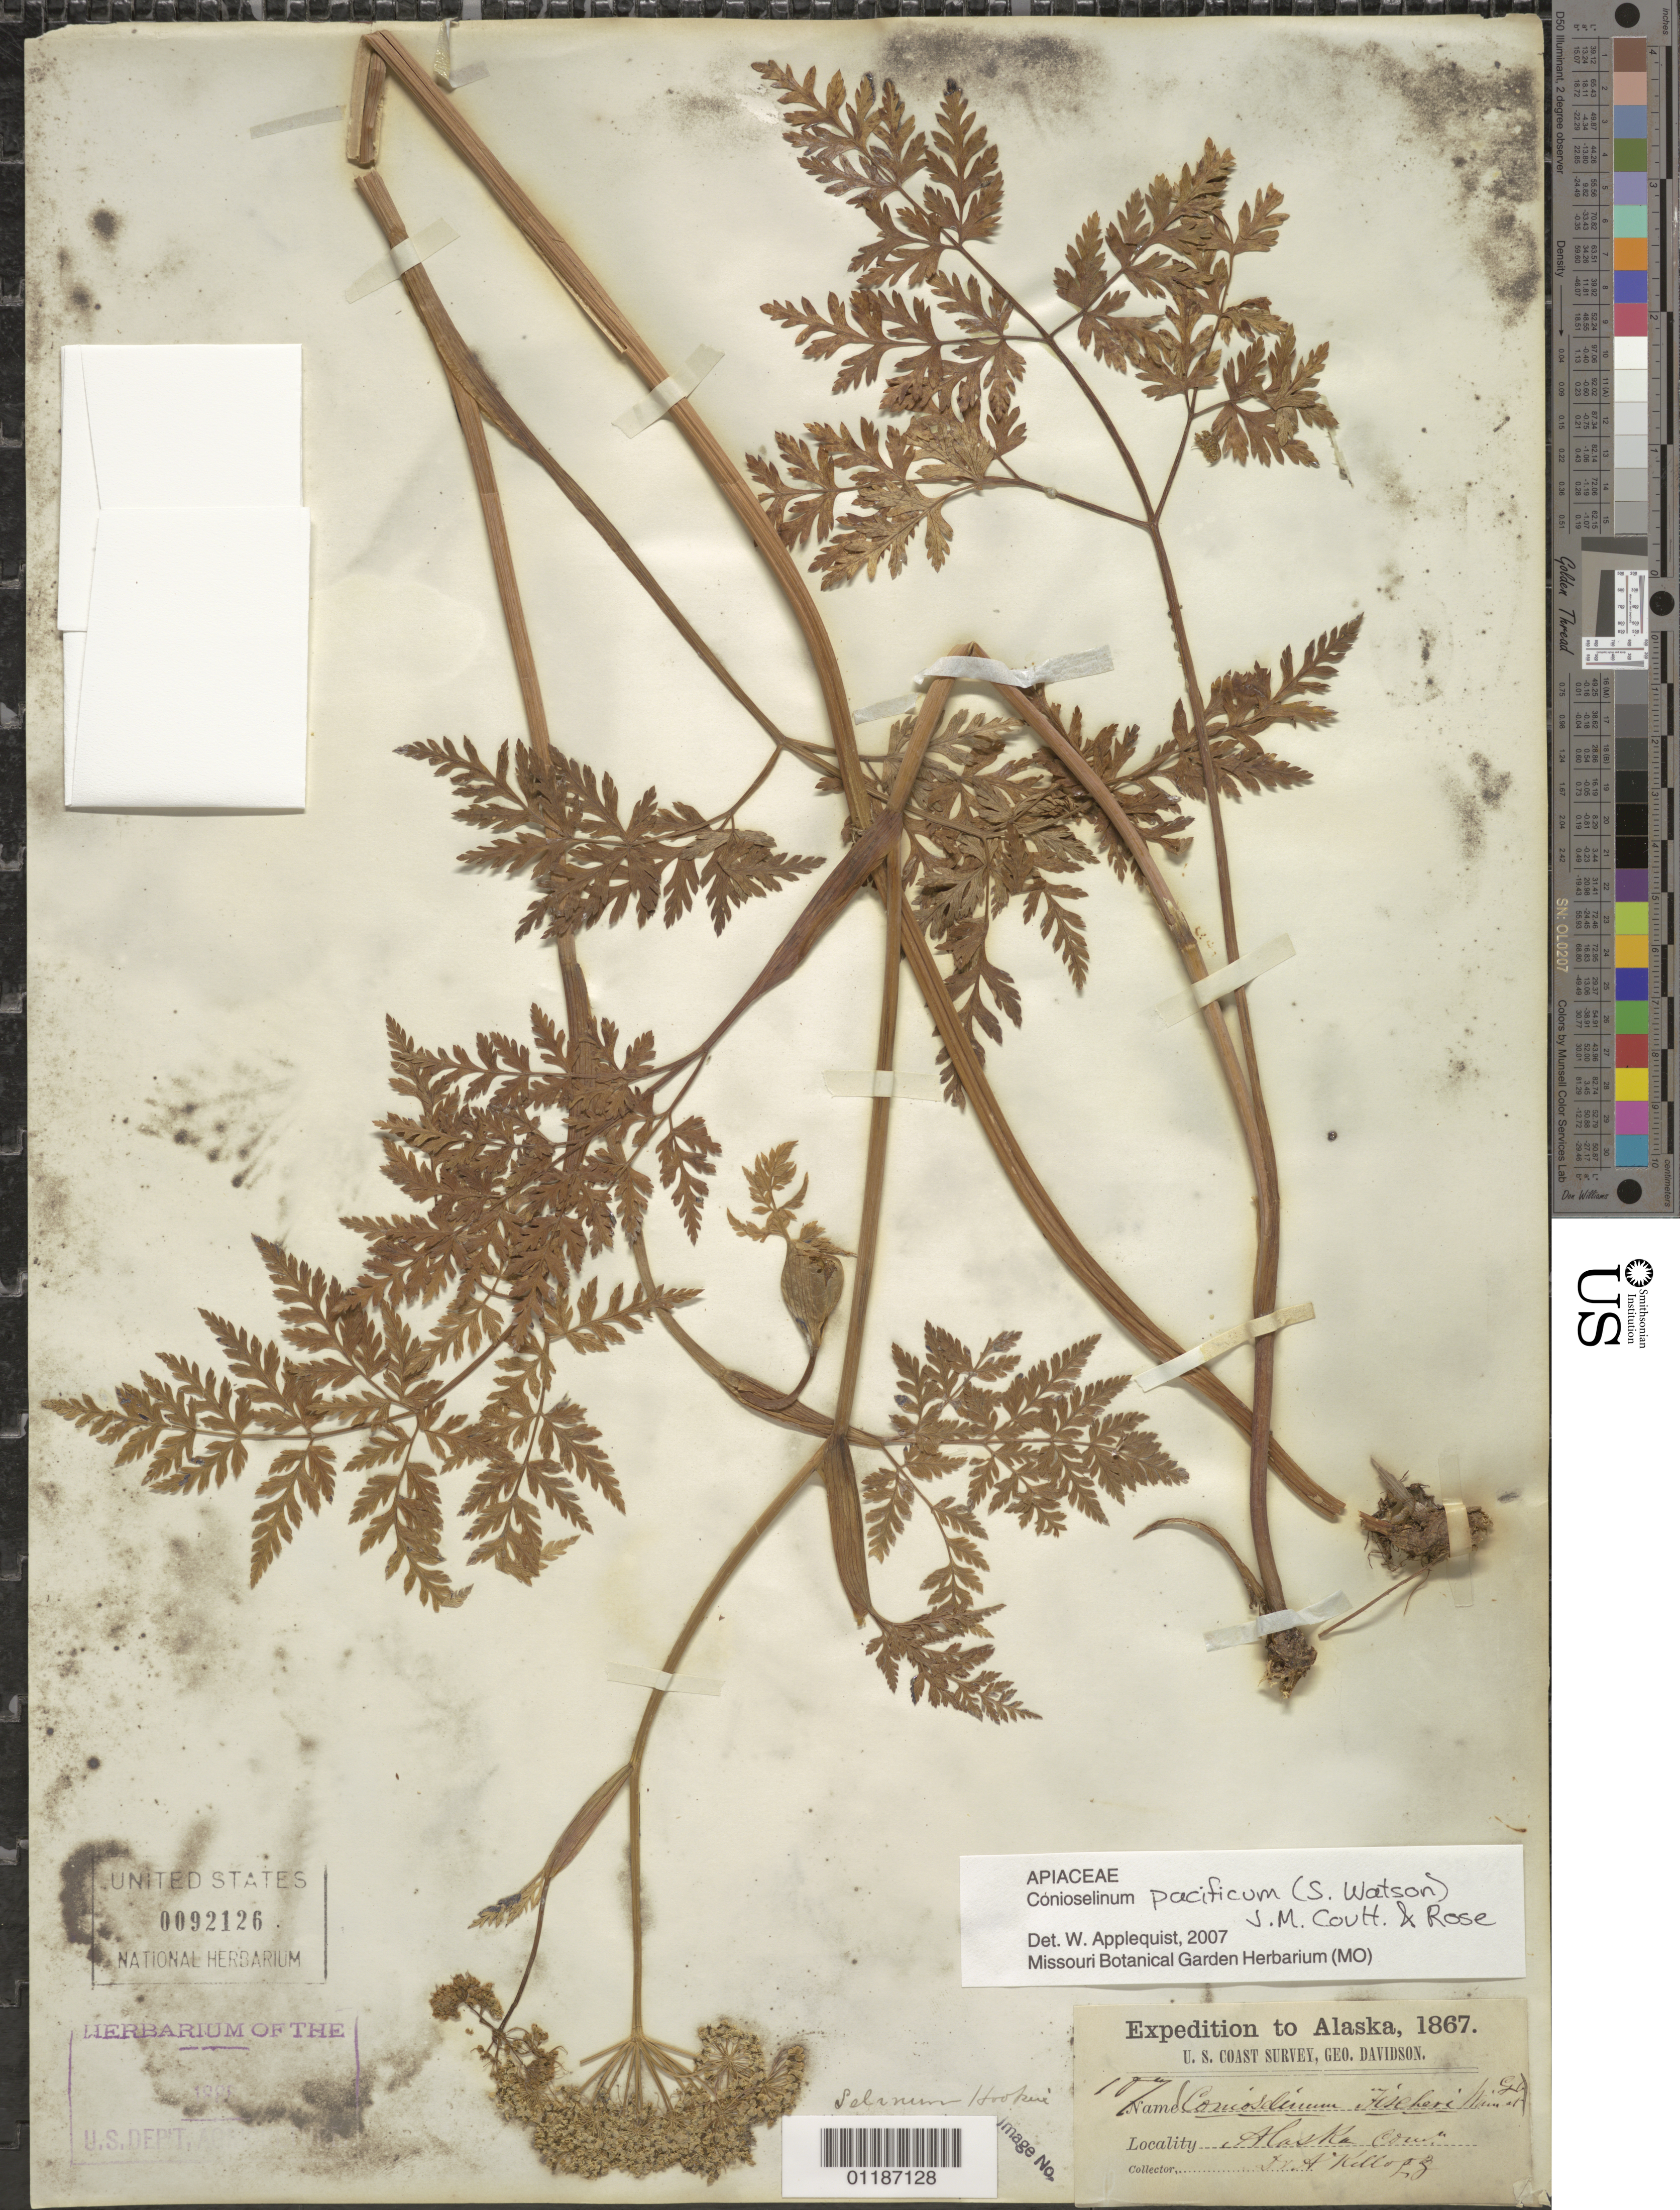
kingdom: Plantae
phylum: Tracheophyta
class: Magnoliopsida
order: Apiales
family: Apiaceae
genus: Conioselinum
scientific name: Conioselinum pacificum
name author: (S. Watson) J.M. Coult. & Rose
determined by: Applequist, W. L.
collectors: A. Kellogg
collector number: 107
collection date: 1867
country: United States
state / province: Alaska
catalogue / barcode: US 92126